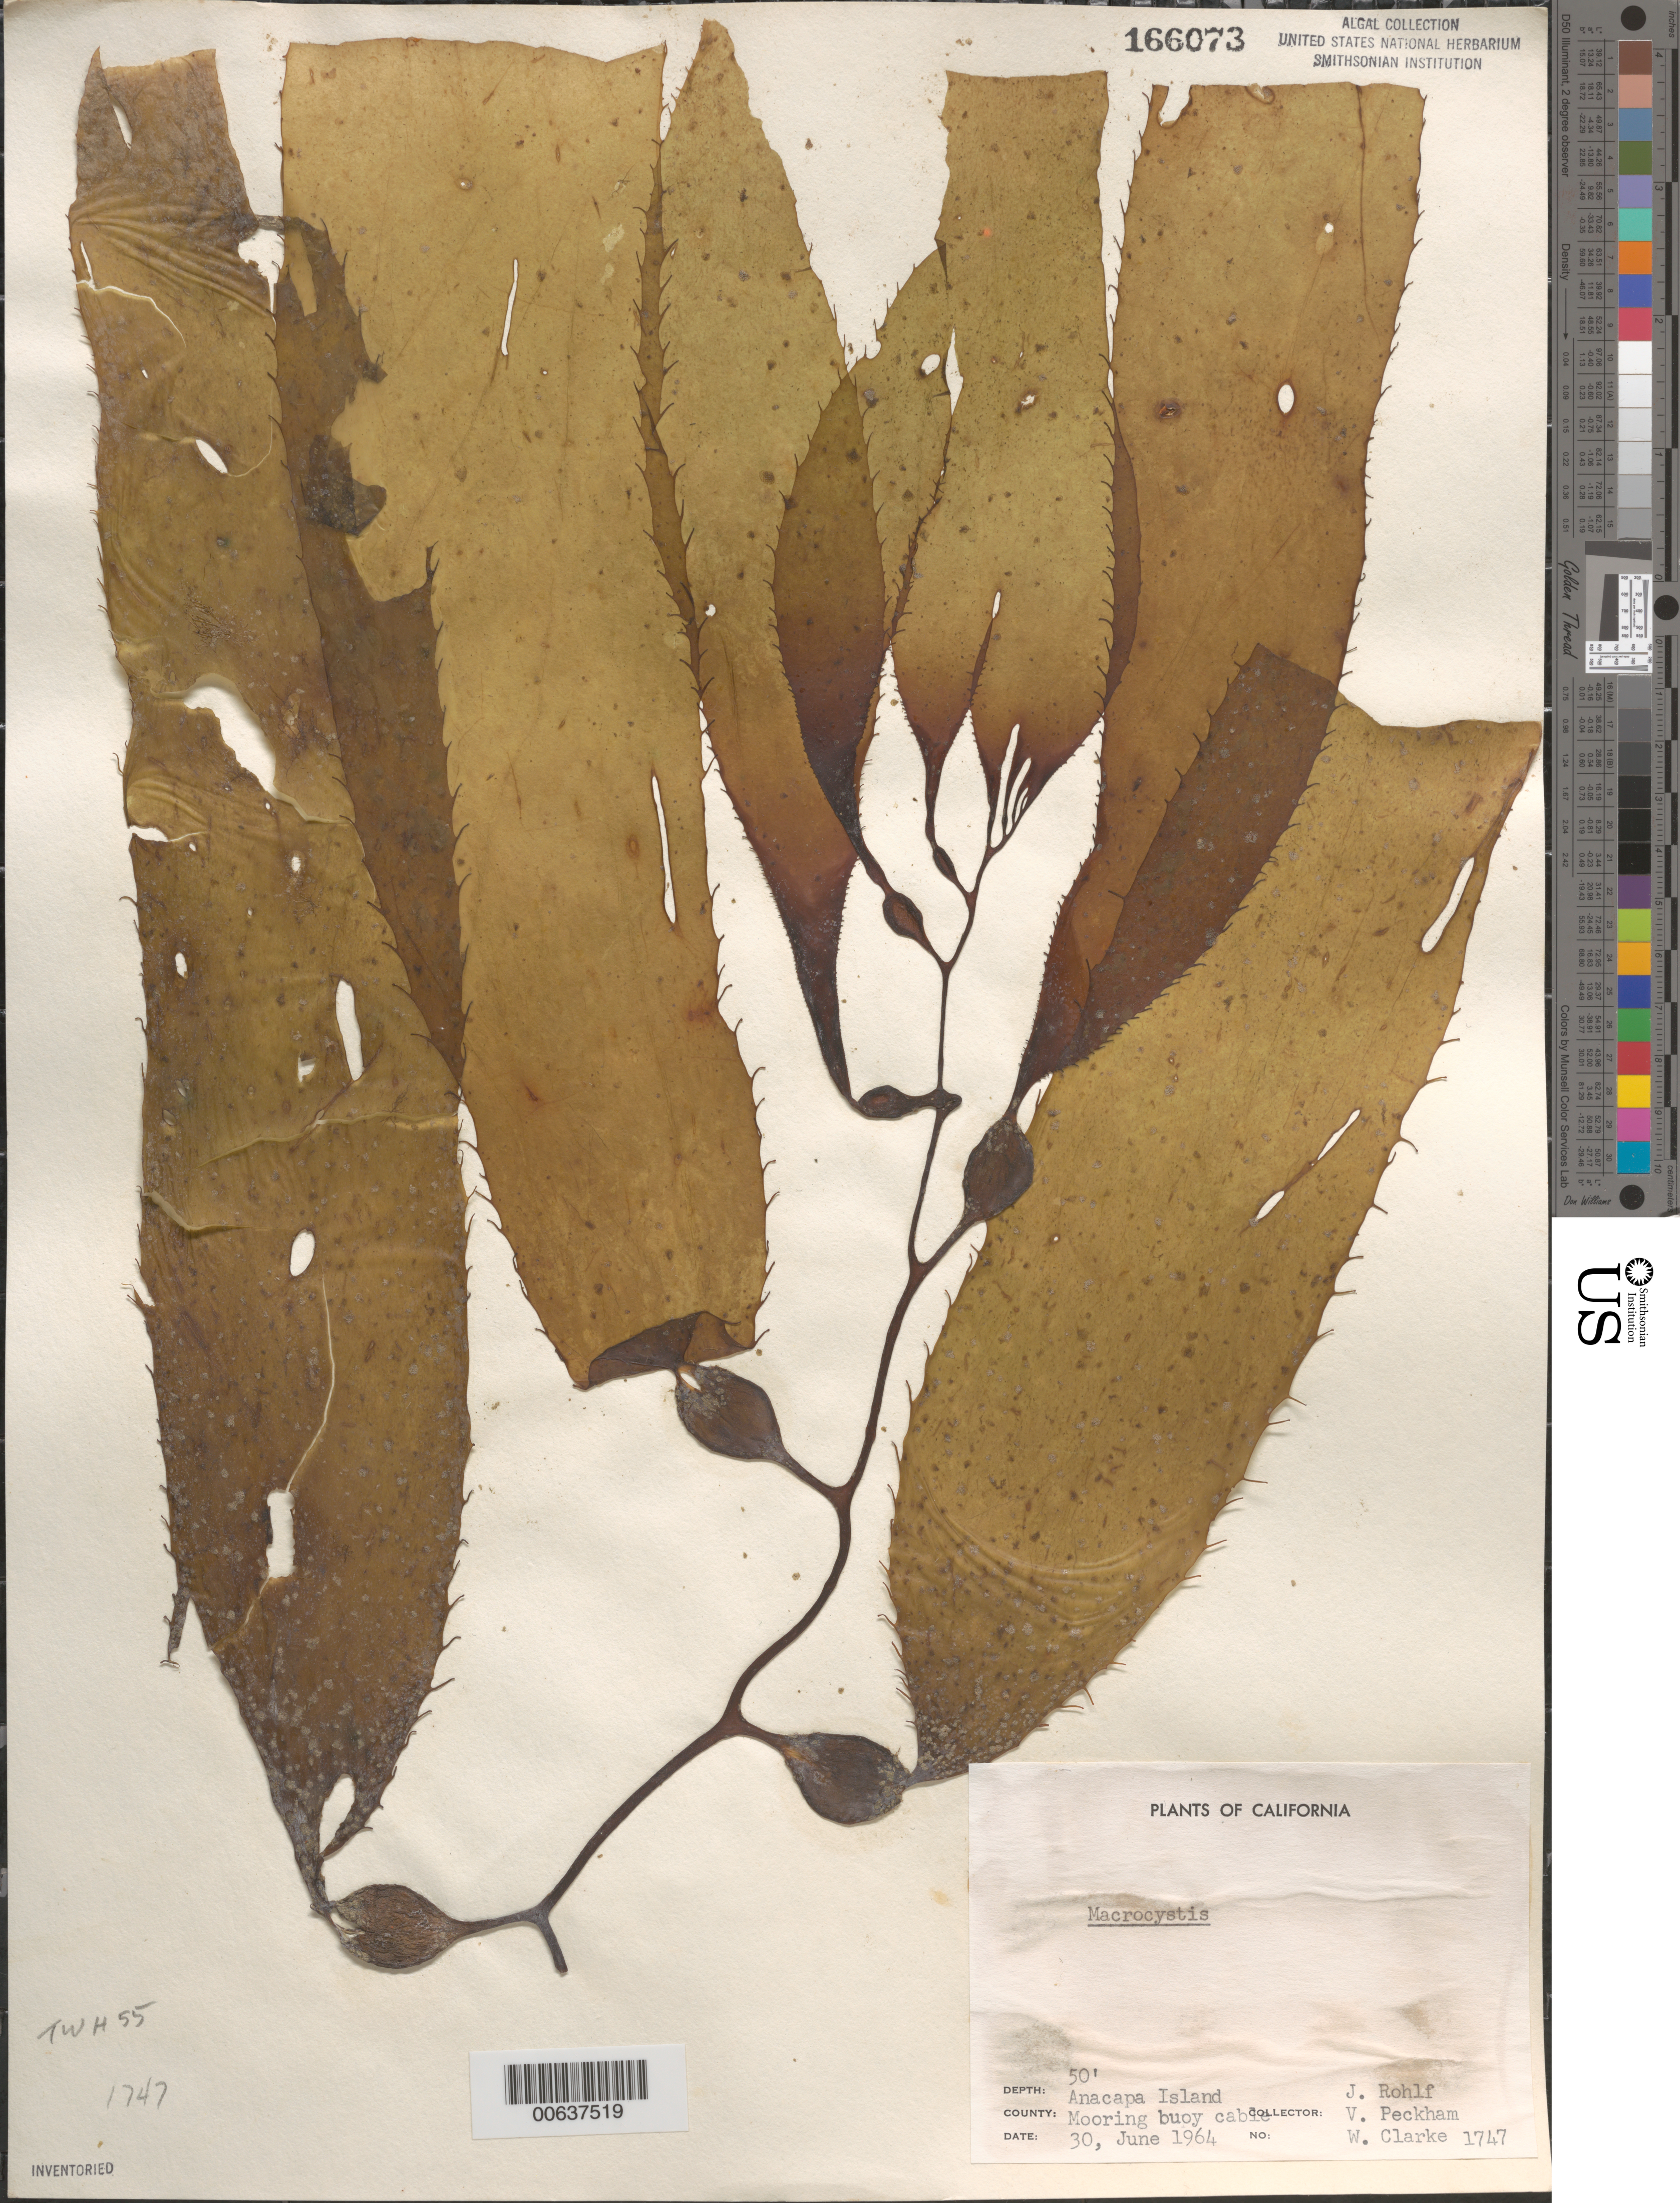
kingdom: Chromista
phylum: Ochrophyta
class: Phaeophyceae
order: Laminariales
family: Laminariaceae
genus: Macrocystis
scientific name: Macrocystis sp.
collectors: J. Rohlf, V. Peckham & W. Clarke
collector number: Neushul 1747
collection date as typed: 30 Jun 1964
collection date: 1964-06-30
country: United States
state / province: California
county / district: Ventura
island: Anacapa Island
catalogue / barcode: US 166073